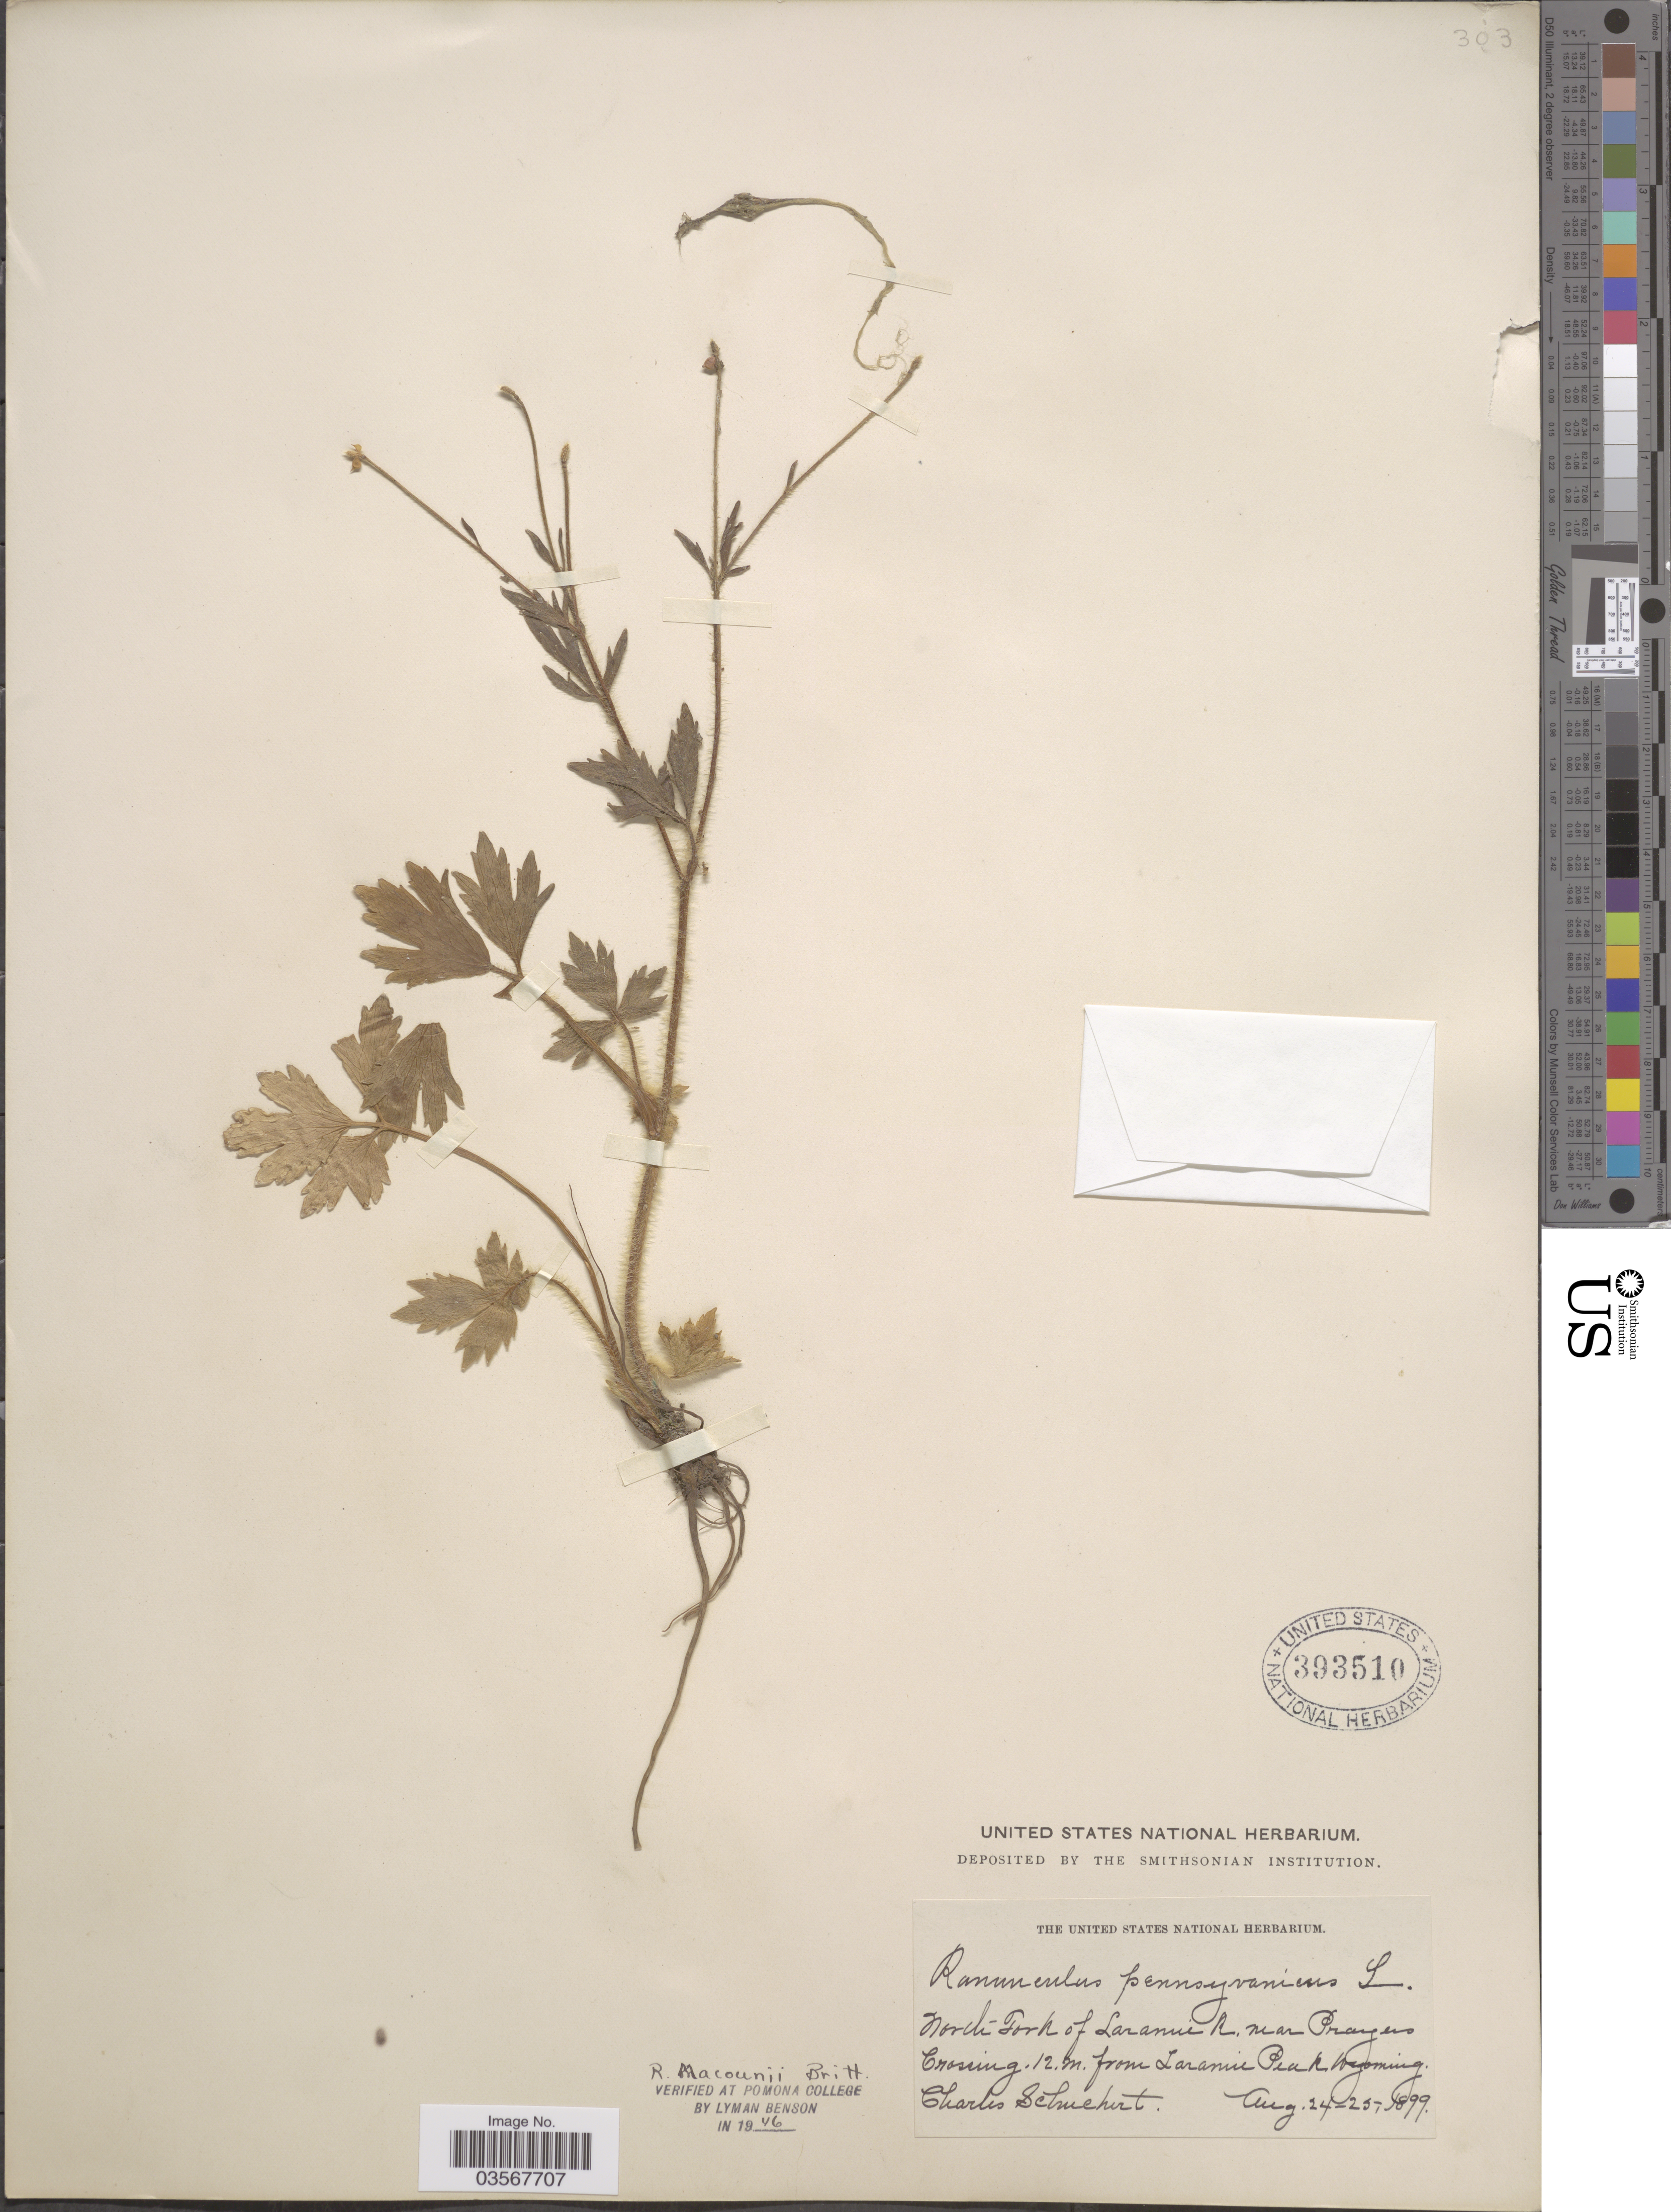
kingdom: Plantae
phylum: Tracheophyta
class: Magnoliopsida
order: Ranunculales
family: Ranunculaceae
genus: Ranunculus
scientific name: Ranunculus macounii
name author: Britton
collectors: C. Schuchert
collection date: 1899-08-24/1899-08-25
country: United States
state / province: Wyoming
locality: North Fork of Laramie R., near Prayers Crossing, 12 m. from Laramie Peak.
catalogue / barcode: US 393510